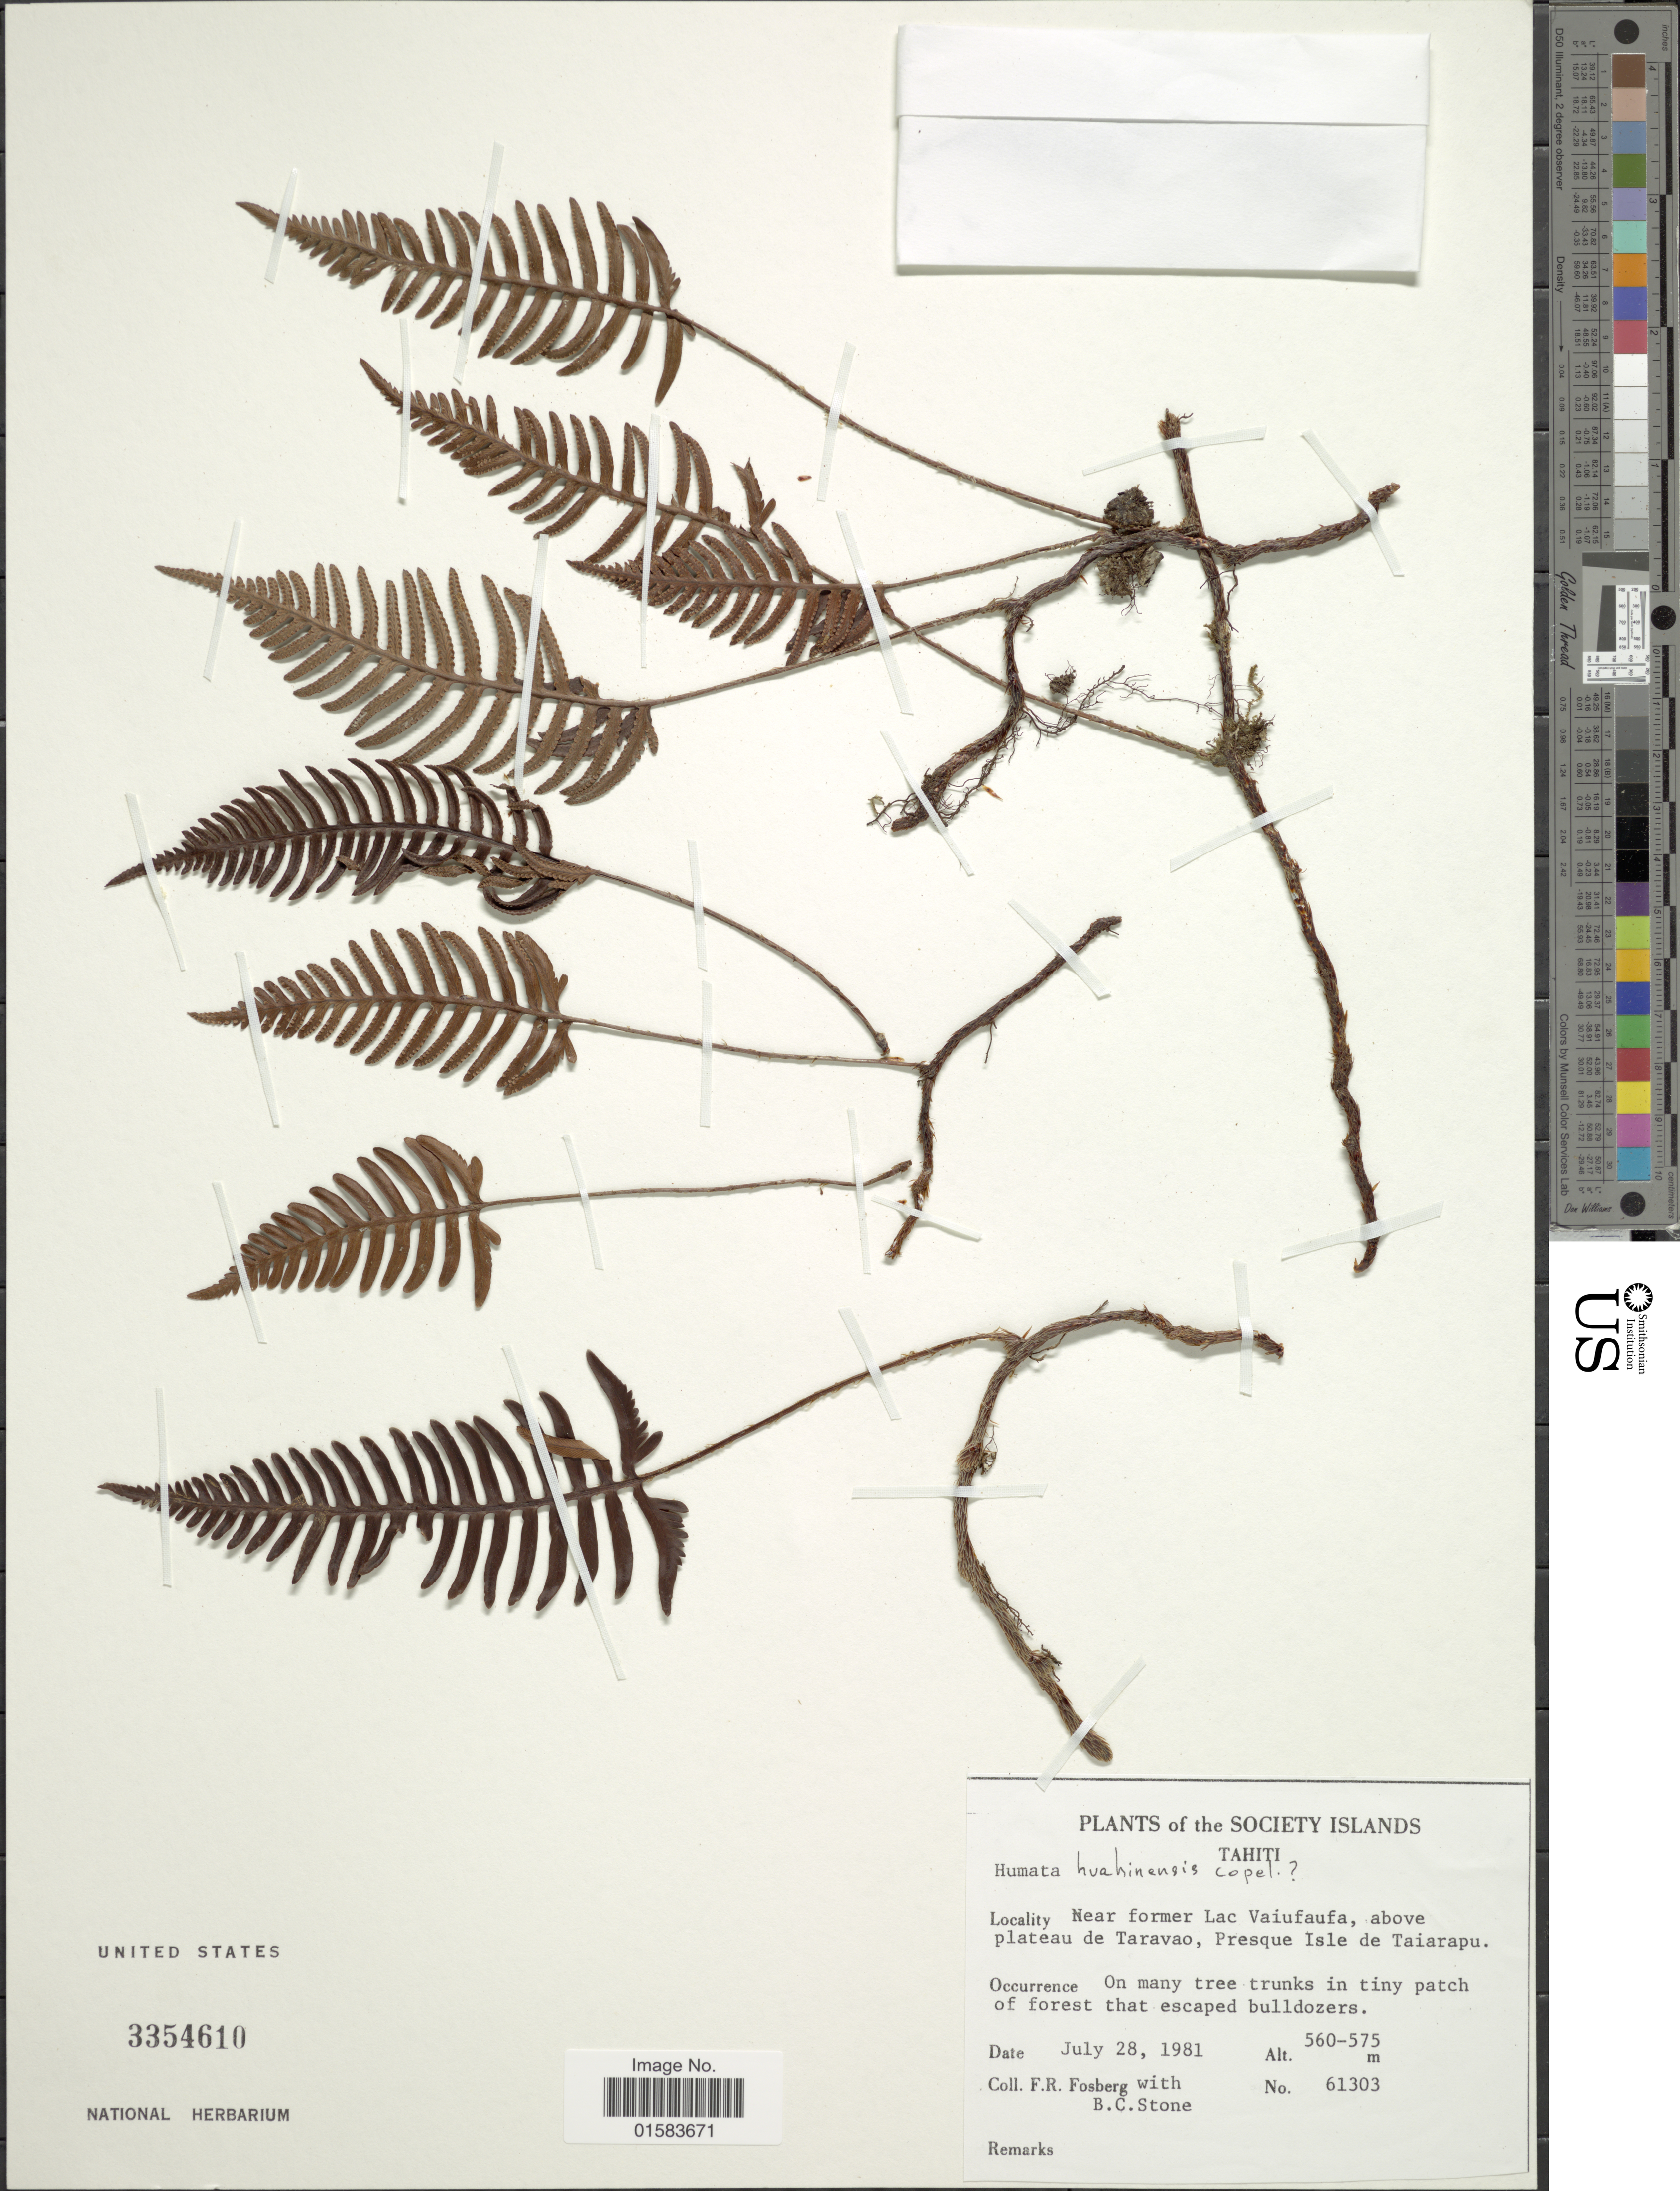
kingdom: Plantae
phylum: Tracheophyta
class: Polypodiopsida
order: Polypodiales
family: Davalliaceae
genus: Davallia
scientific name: Davallia pectinata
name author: Sm.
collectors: F. R. Fosberg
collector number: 61303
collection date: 1981-07-28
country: French Polynesia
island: Tahiti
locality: The Society Islands, Tahiti, Near former Lac Vaiufaufa, above plateau de Taravao, Presque Isle de Taiarapu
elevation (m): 560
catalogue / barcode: US 3354610